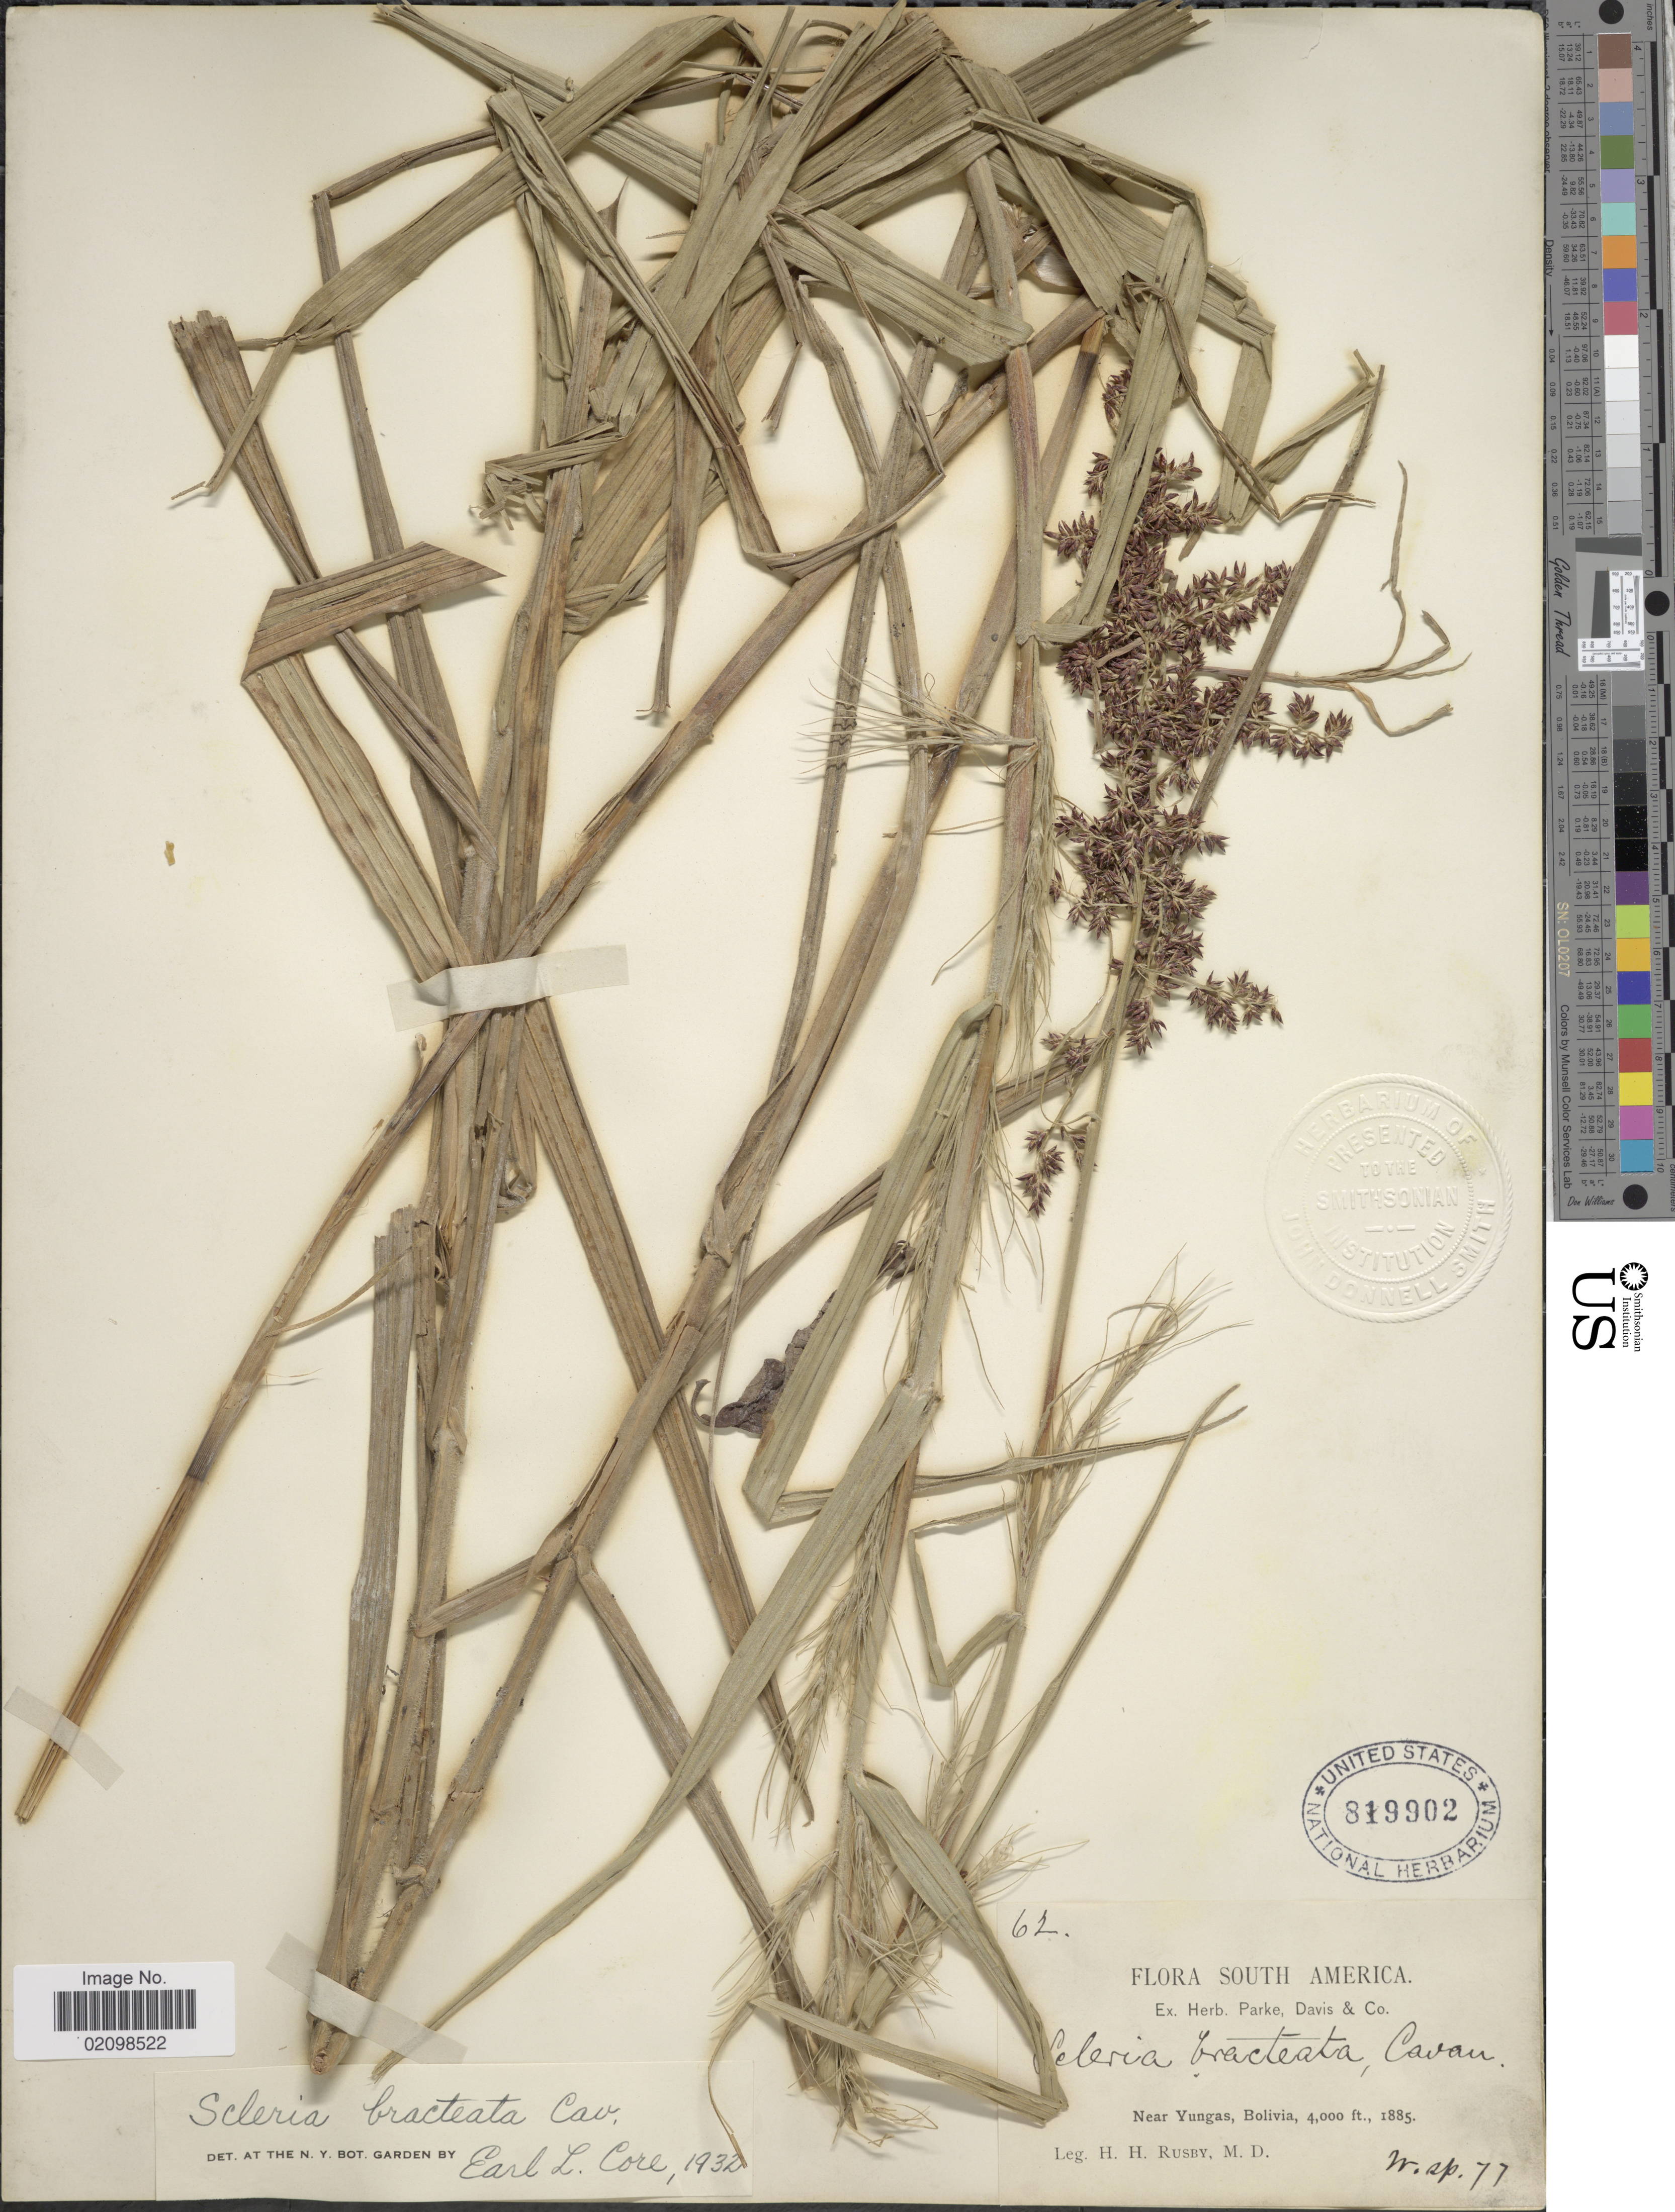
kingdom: Plantae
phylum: Tracheophyta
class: Liliopsida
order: Poales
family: Cyperaceae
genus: Scleria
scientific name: Scleria bracteata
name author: Cav.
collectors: H. H. Rusby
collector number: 62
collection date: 1885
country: Bolivia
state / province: La Paz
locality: Near Yungas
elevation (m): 1219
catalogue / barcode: US 819902